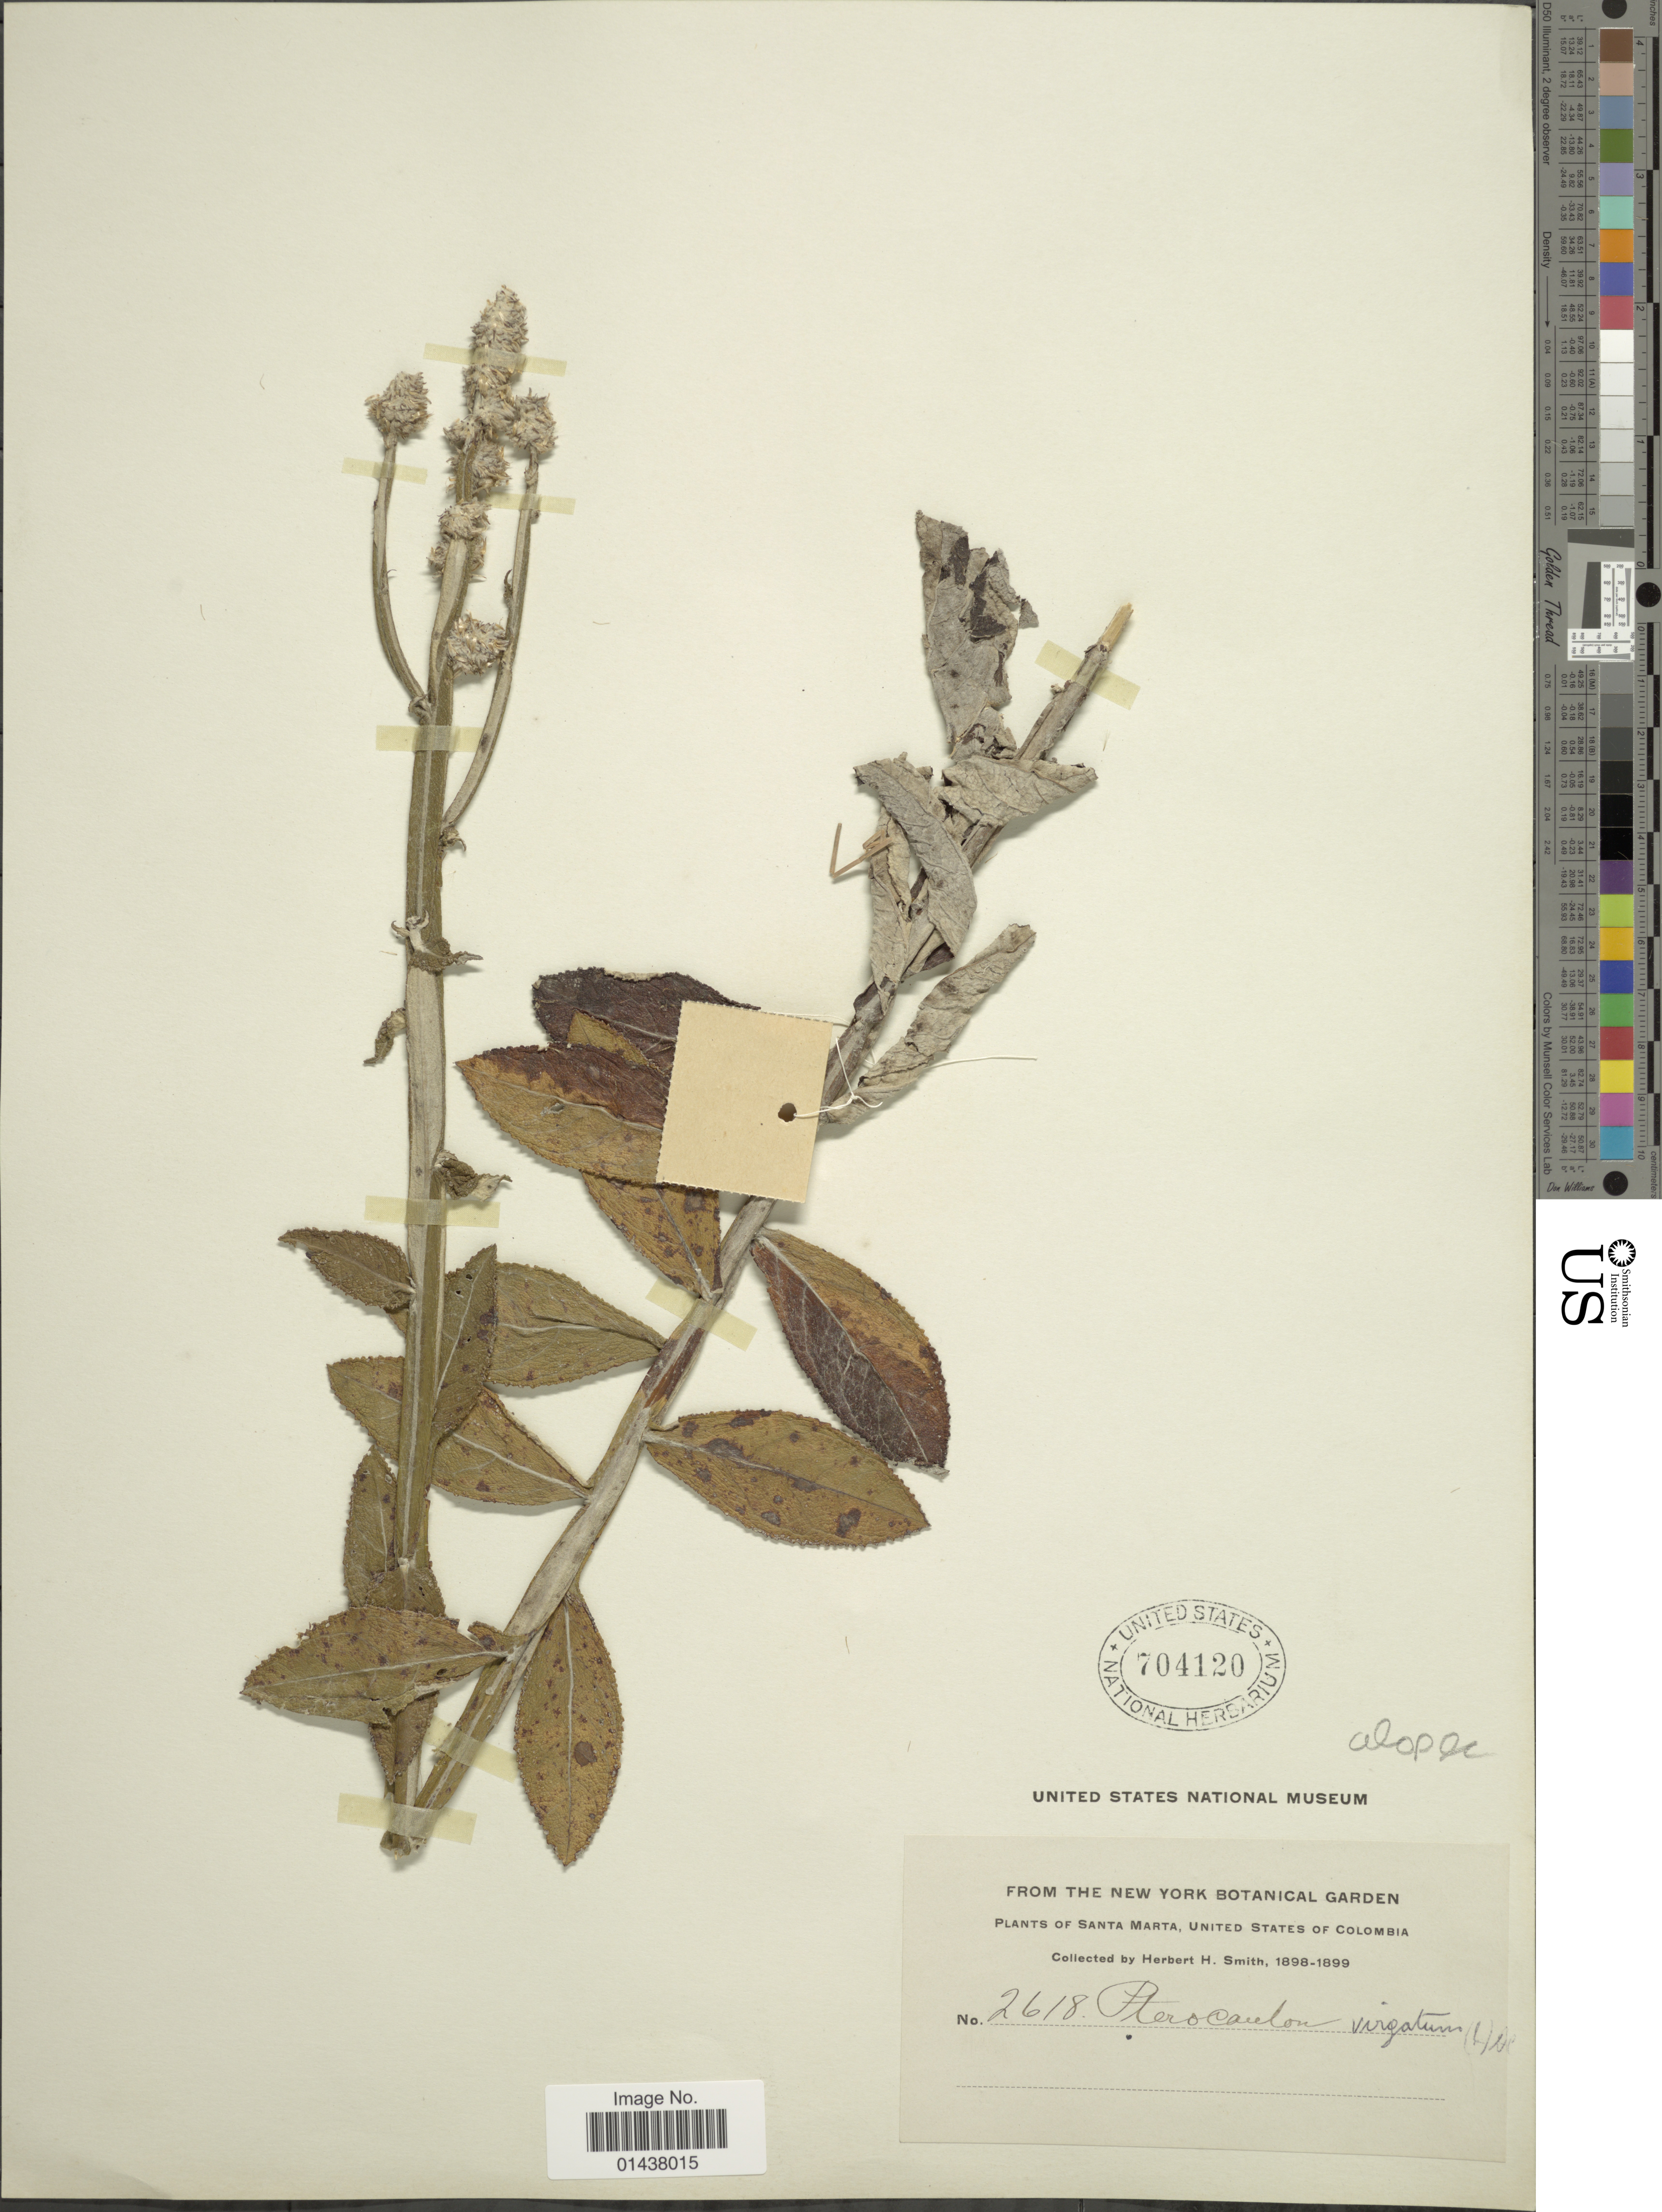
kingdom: Plantae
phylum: Tracheophyta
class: Magnoliopsida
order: Asterales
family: Asteraceae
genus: Pterocaulon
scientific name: Pterocaulon alopecuroides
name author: (Lam.) DC.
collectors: Herbert H. Smith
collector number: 2618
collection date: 1898/1899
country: Colombia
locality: Santa Marta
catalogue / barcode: US 704120